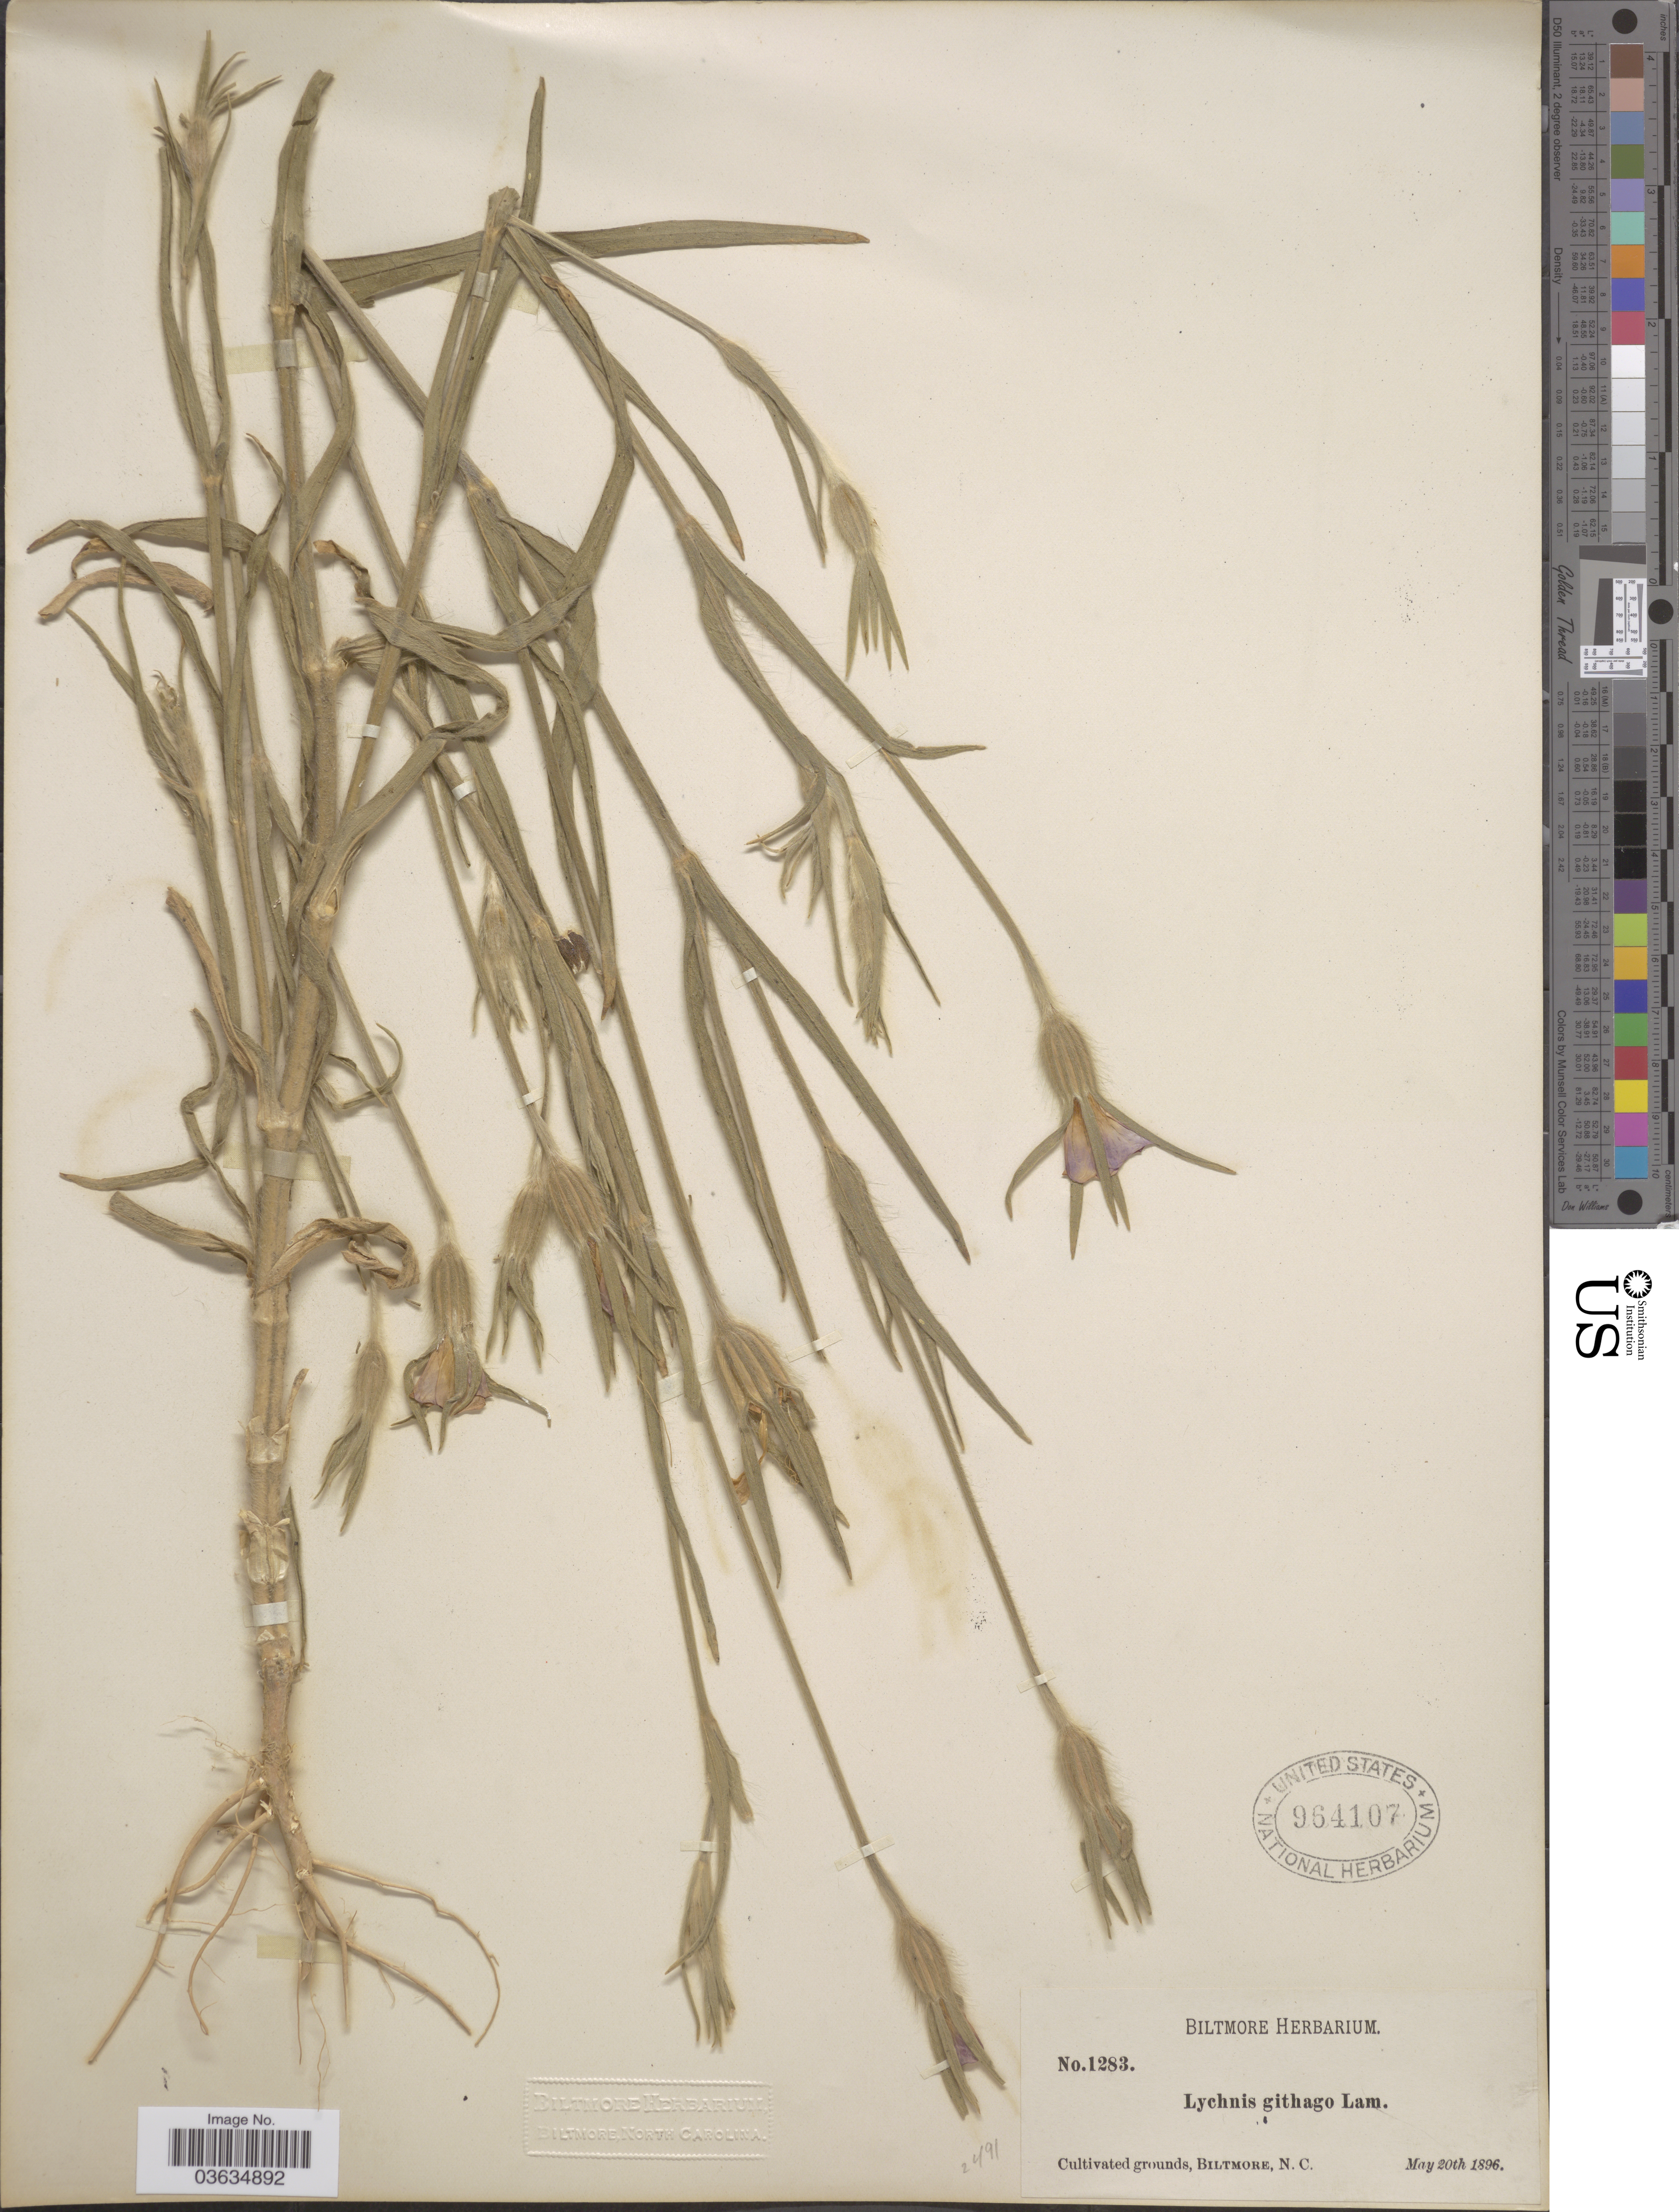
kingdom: Plantae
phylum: Tracheophyta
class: Magnoliopsida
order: Caryophyllales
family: Caryophyllaceae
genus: Agrostemma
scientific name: Agrostemma githago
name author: L.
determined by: Strong, Mark T., (BOT), Smithsonian Institution - National Museum of Natural History (UNITED STATES)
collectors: ex herb. Biltmore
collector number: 1283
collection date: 1896-05-20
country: United States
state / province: North Carolina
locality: Biltmore.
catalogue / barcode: US 964107